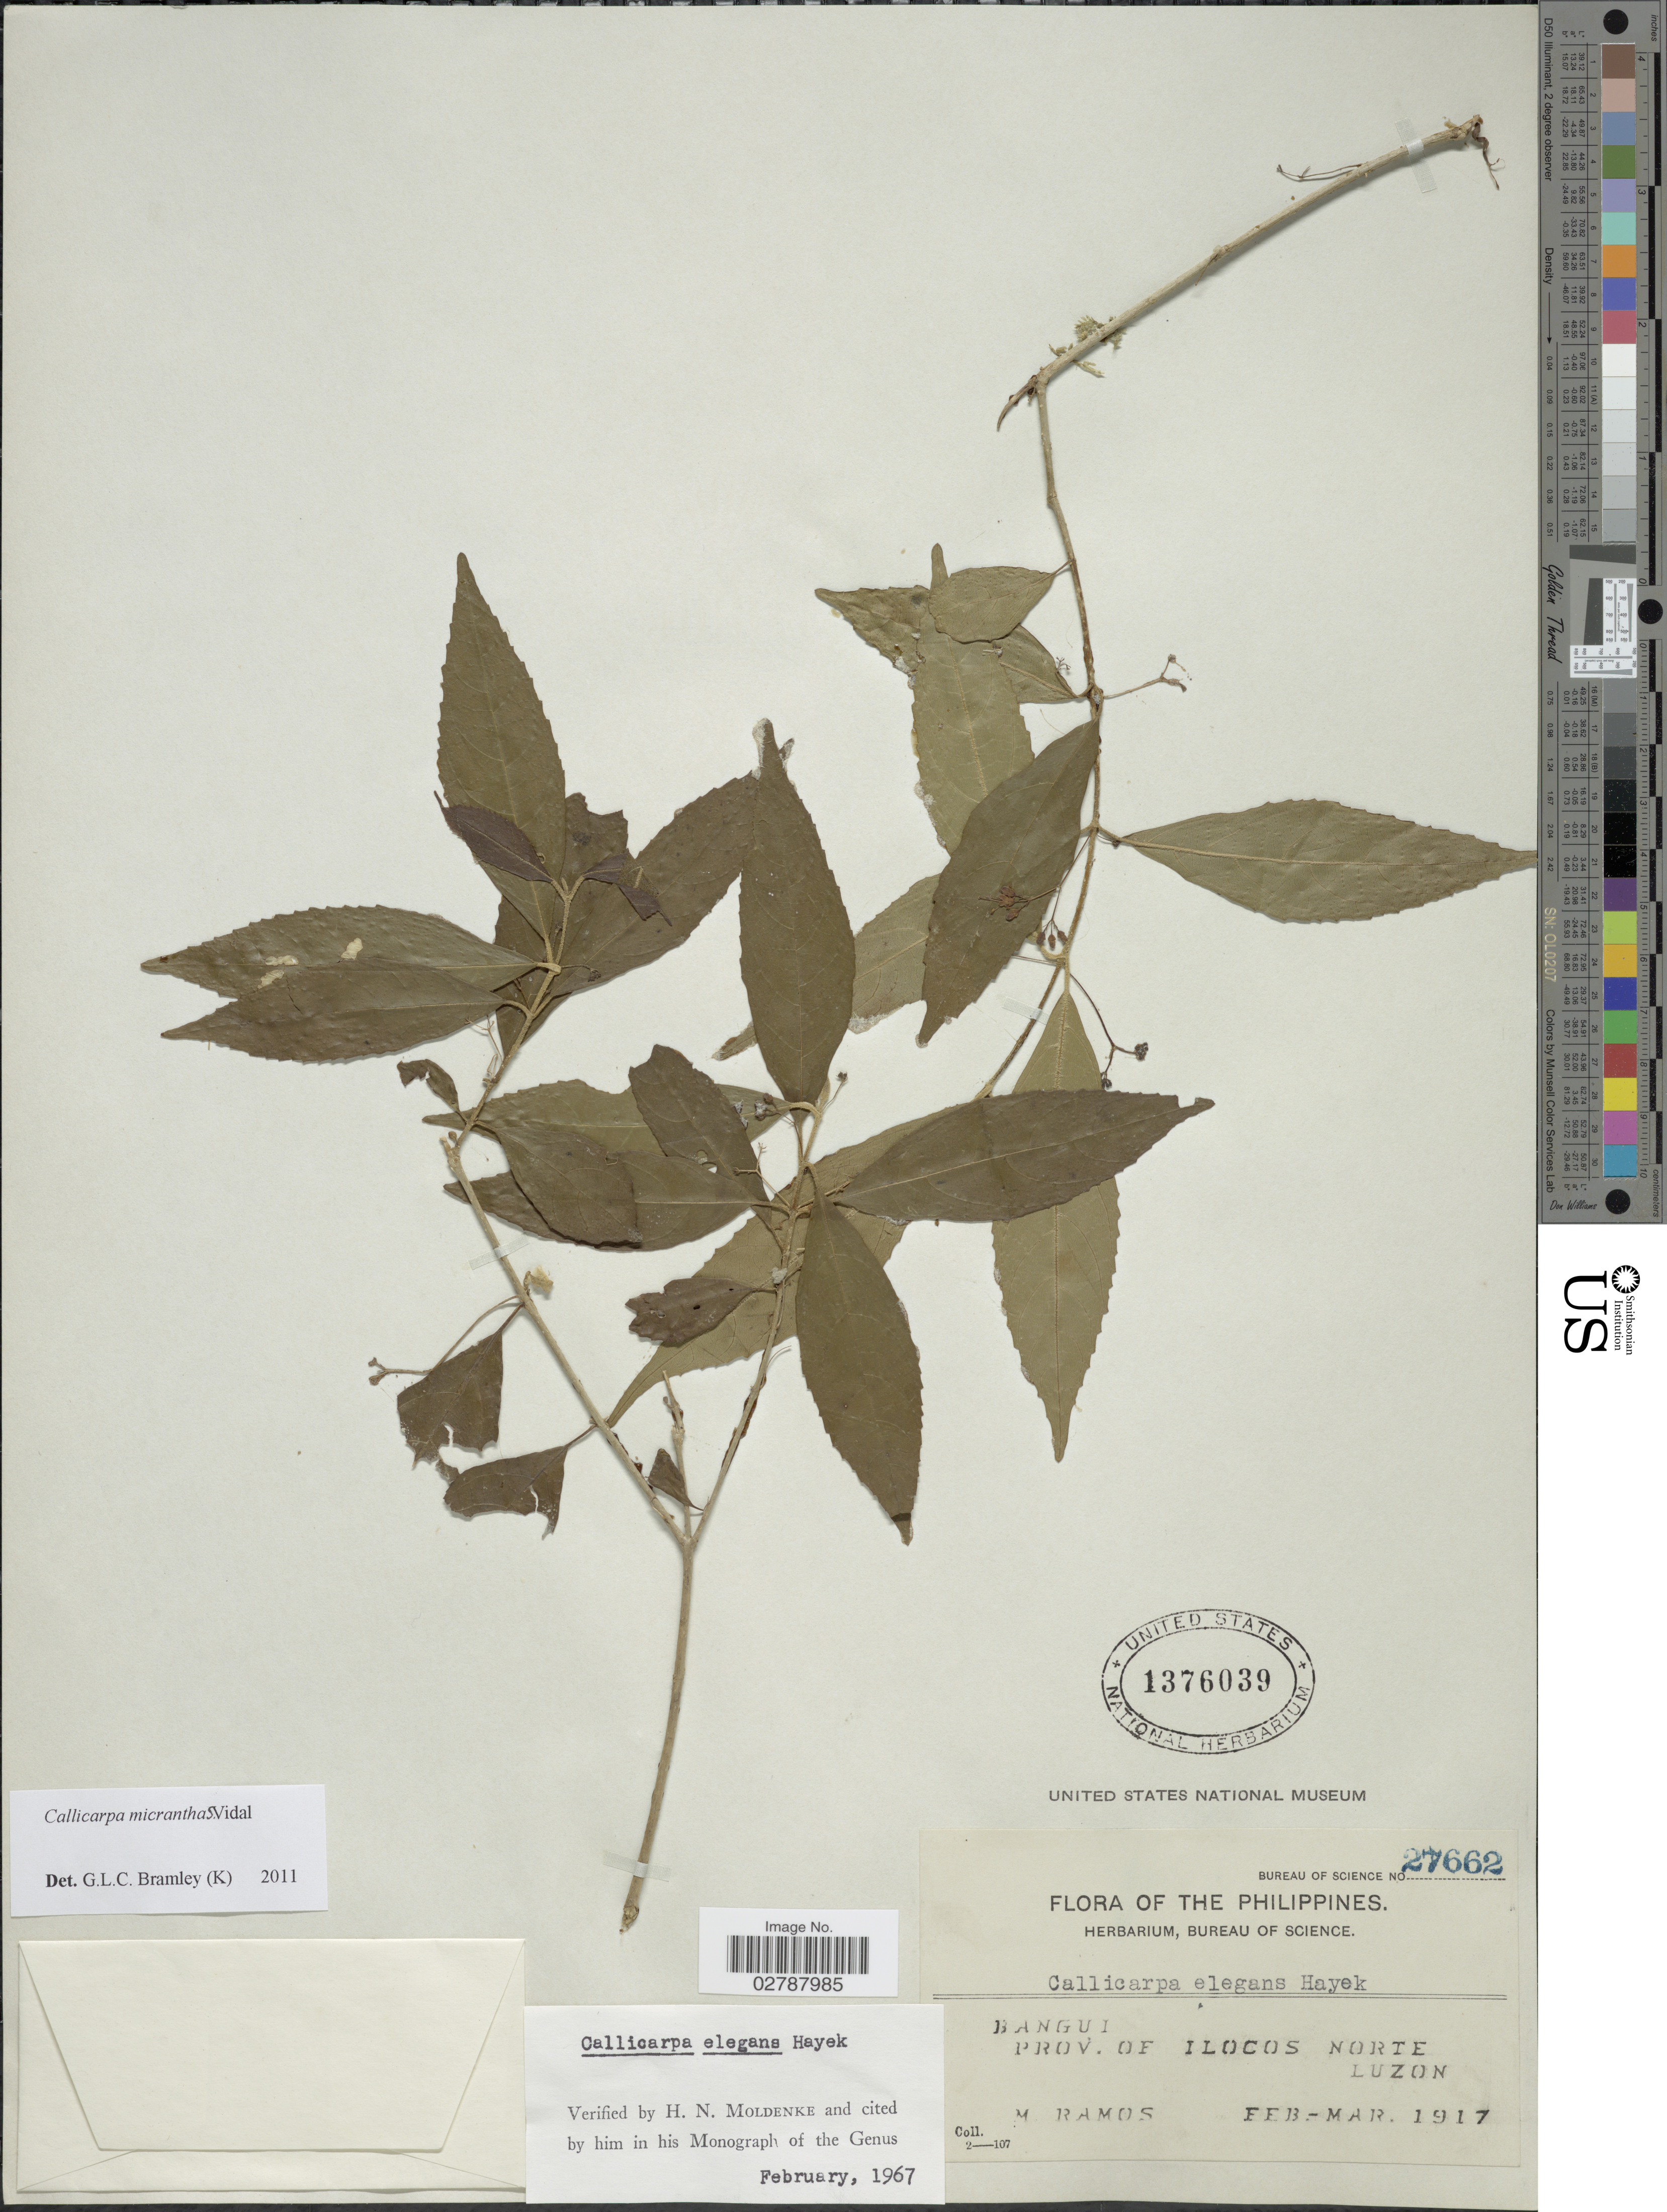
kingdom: Plantae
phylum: Tracheophyta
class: Magnoliopsida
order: Lamiales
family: Lamiaceae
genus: Callicarpa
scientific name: Callicarpa micrantha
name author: Vidal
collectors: M. Ramos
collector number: Bureau of Science27662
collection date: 1917-02/1917-03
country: Philippines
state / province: Ilocos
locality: Bangui, Prov. of Ilocos Norte, Luzon.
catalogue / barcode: US 1376039